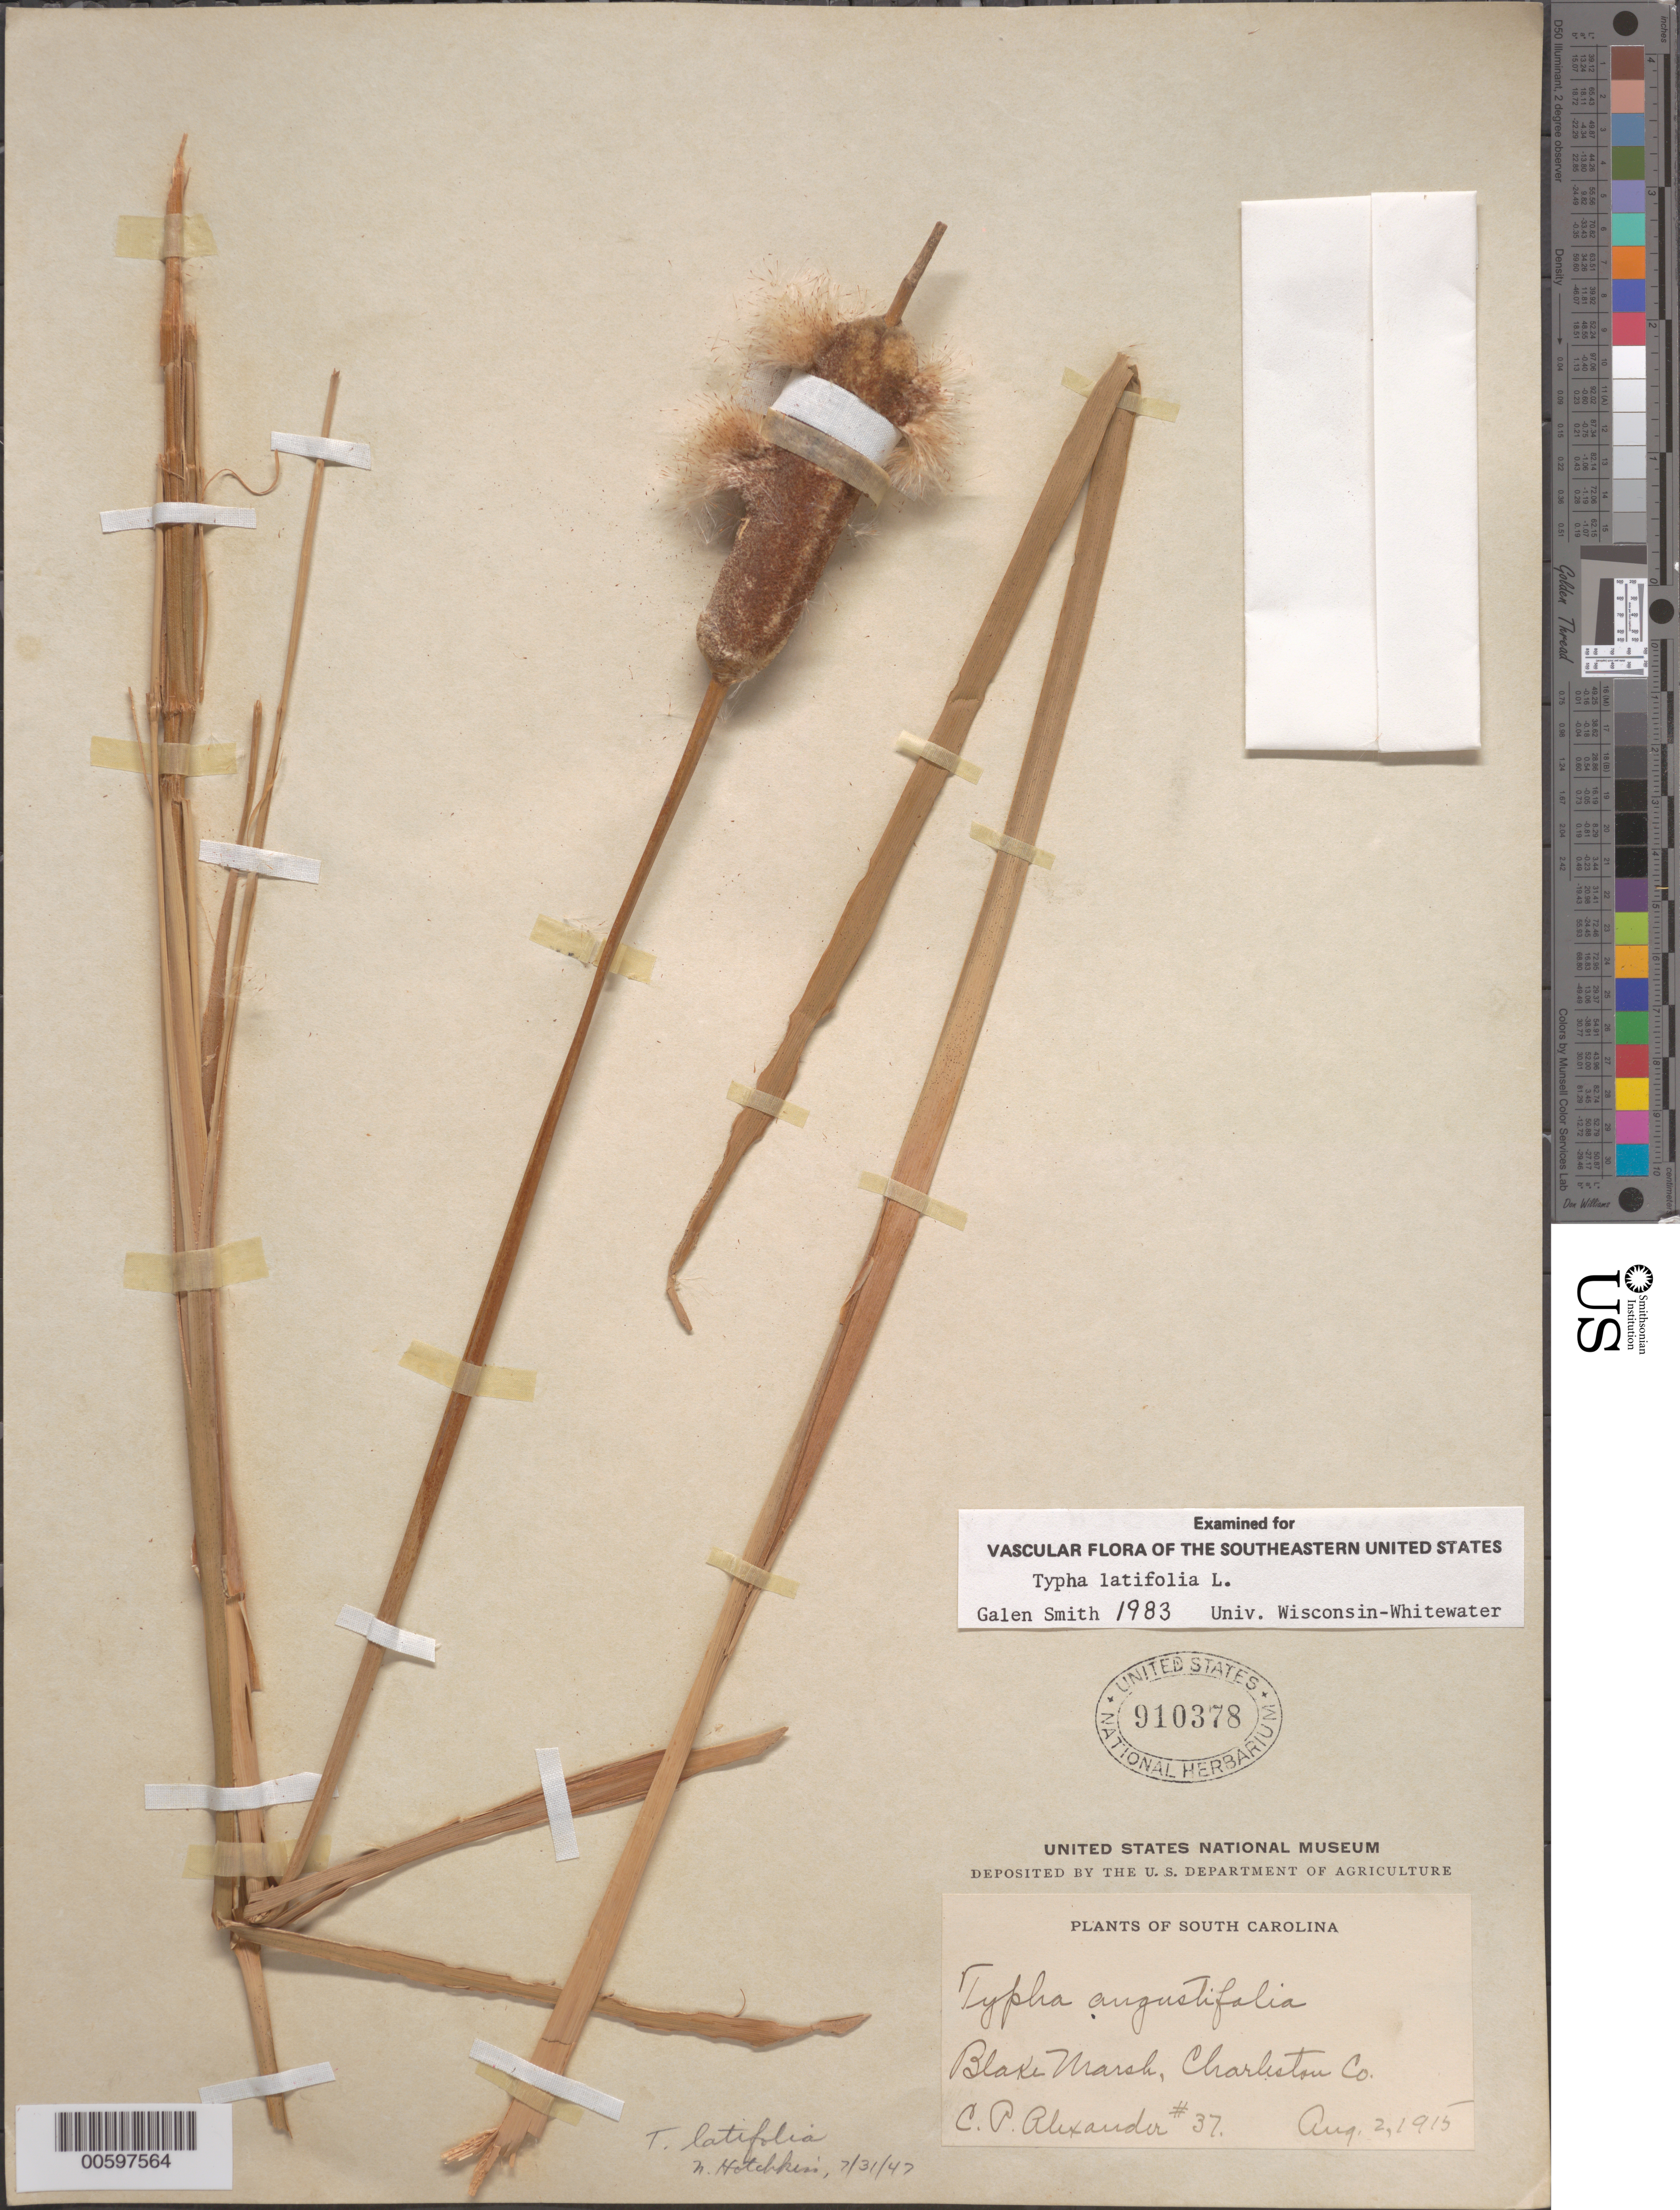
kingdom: Plantae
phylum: Tracheophyta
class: Liliopsida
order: Poales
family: Typhaceae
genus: Typha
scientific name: Typha latifolia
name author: L.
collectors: C. P. Alexander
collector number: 37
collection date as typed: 02 Aug 1915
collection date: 1915-08-02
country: United States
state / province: South Carolina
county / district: Charleston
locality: Blake Marsh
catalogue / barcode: US 910378